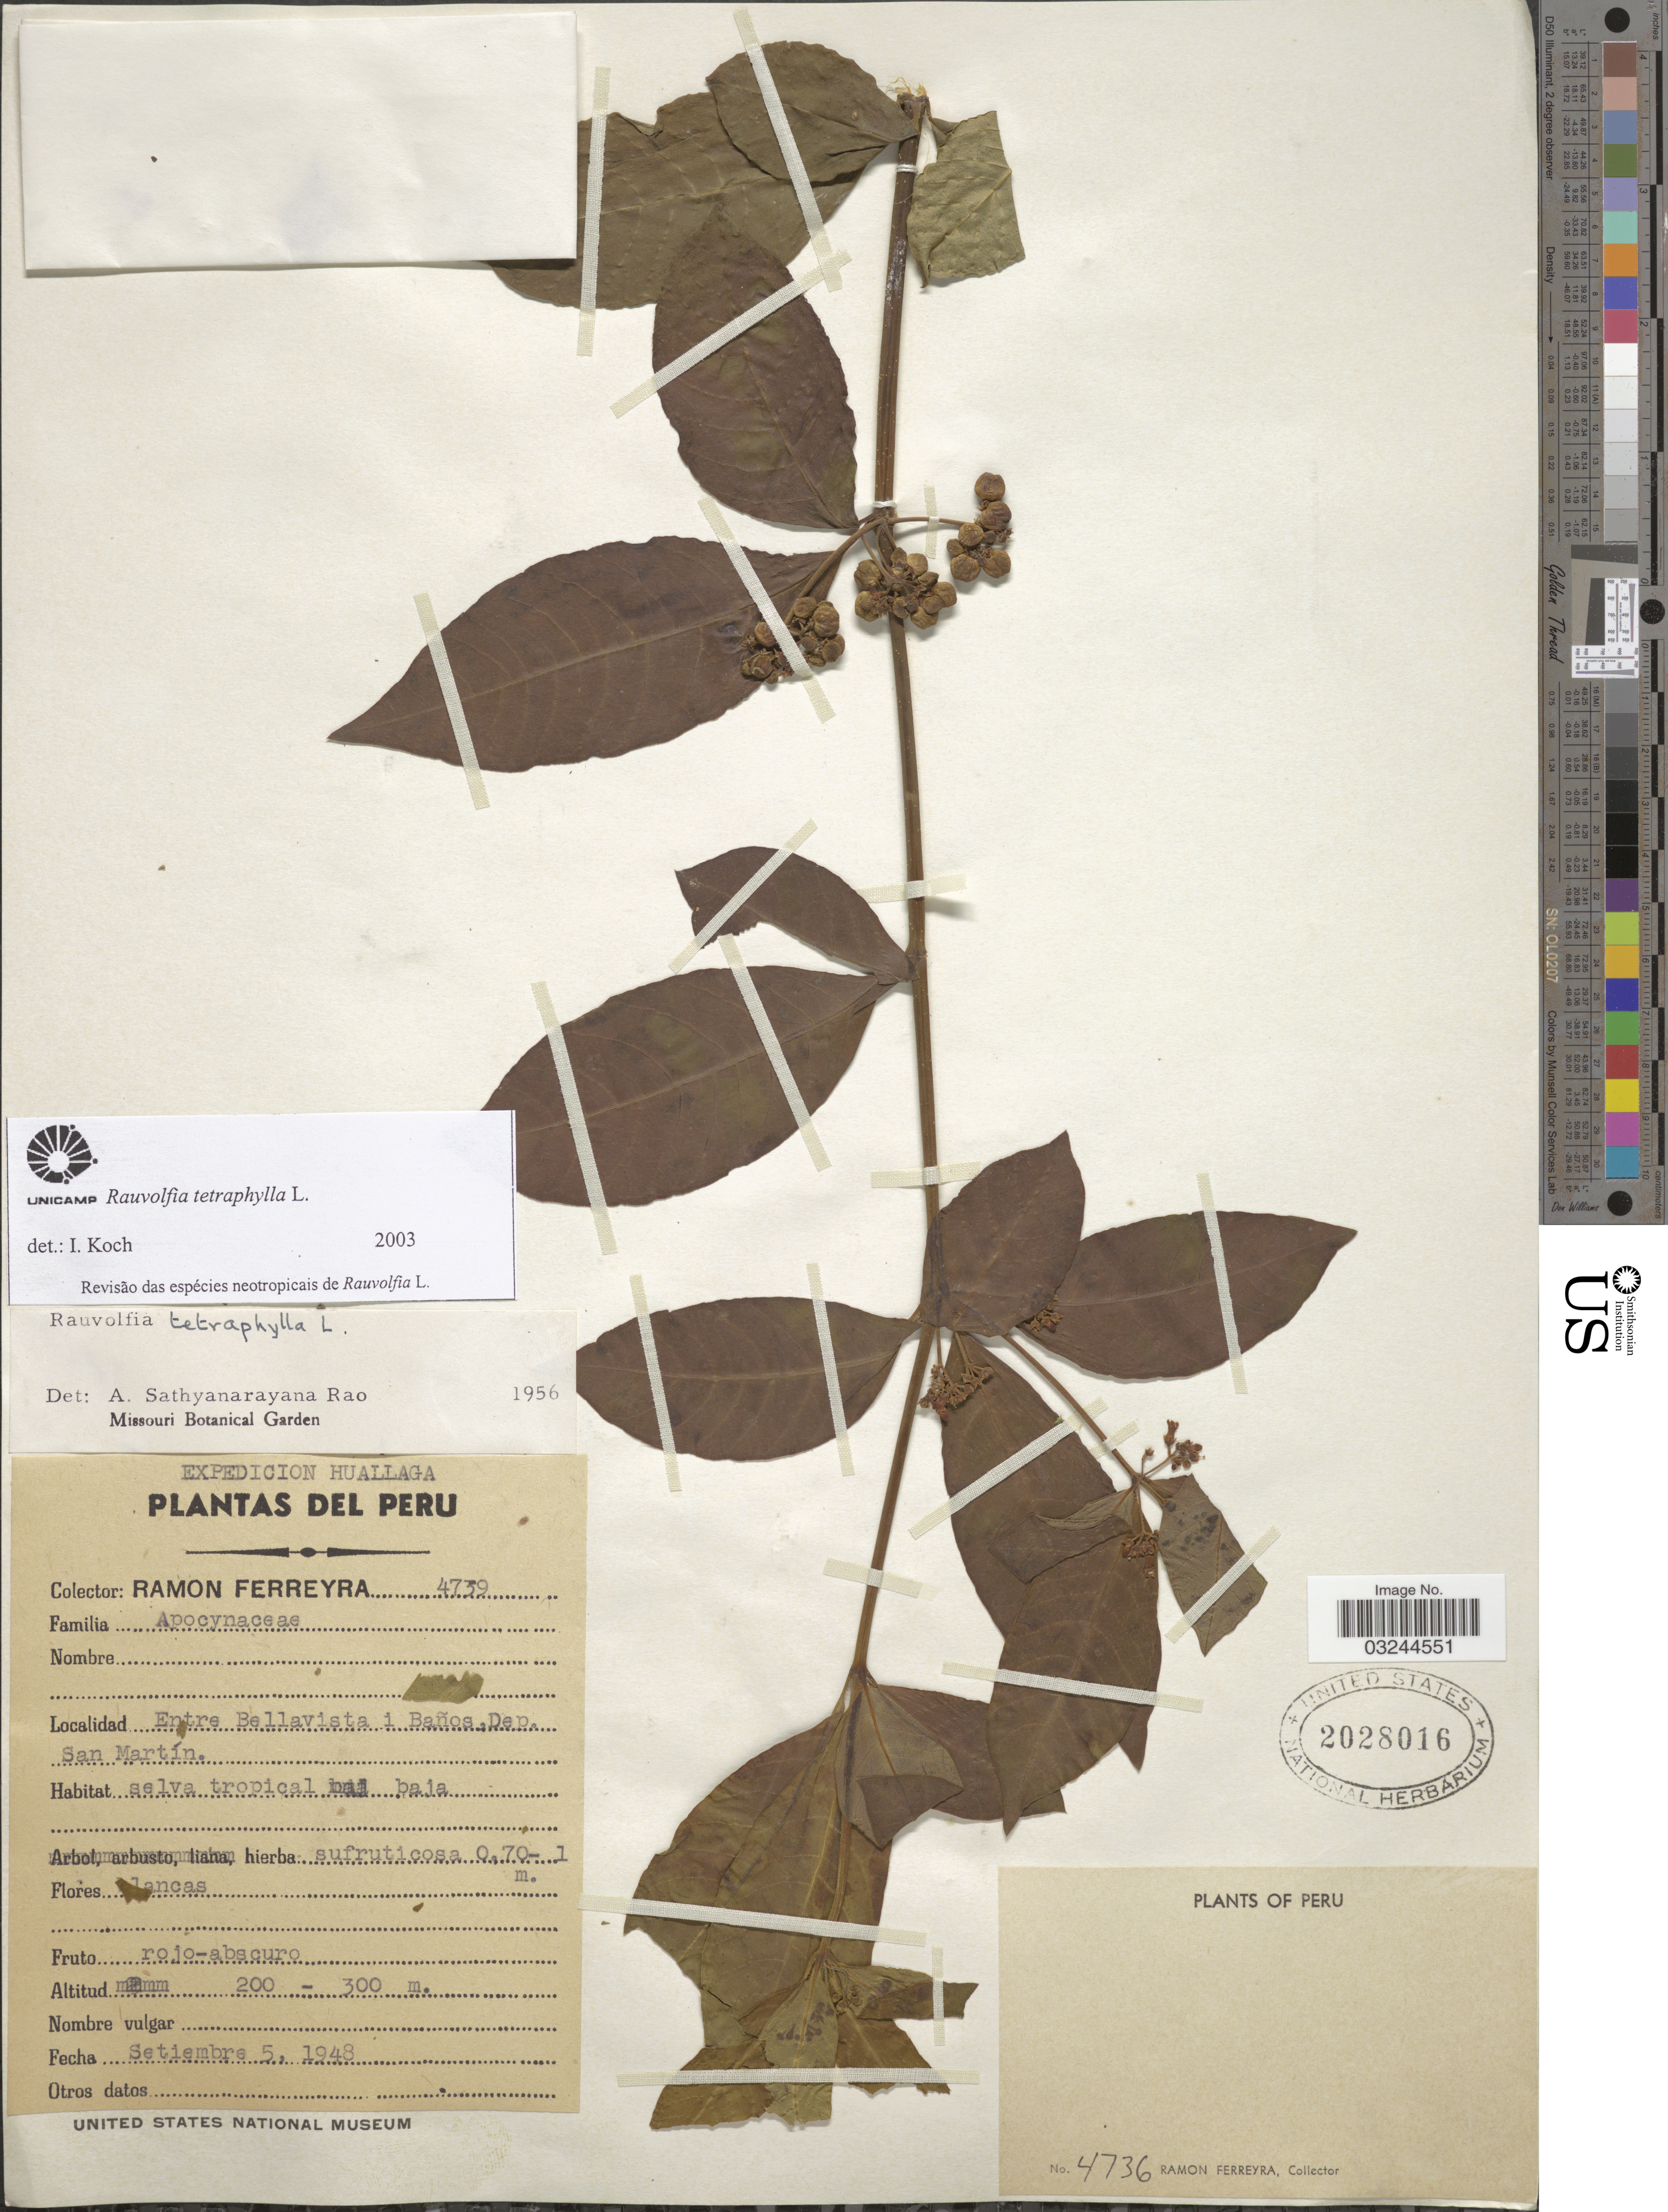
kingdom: Plantae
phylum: Tracheophyta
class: Magnoliopsida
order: Gentianales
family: Apocynaceae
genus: Rauvolfia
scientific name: Rauvolfia tetraphylla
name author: L.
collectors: R. A. Ferreyra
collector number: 4739/4736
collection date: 1948-09-05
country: Peru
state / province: San Martín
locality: Huallaga. Entre Bellavista i Baños. Dep. San Martín.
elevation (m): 200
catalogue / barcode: US 2028016